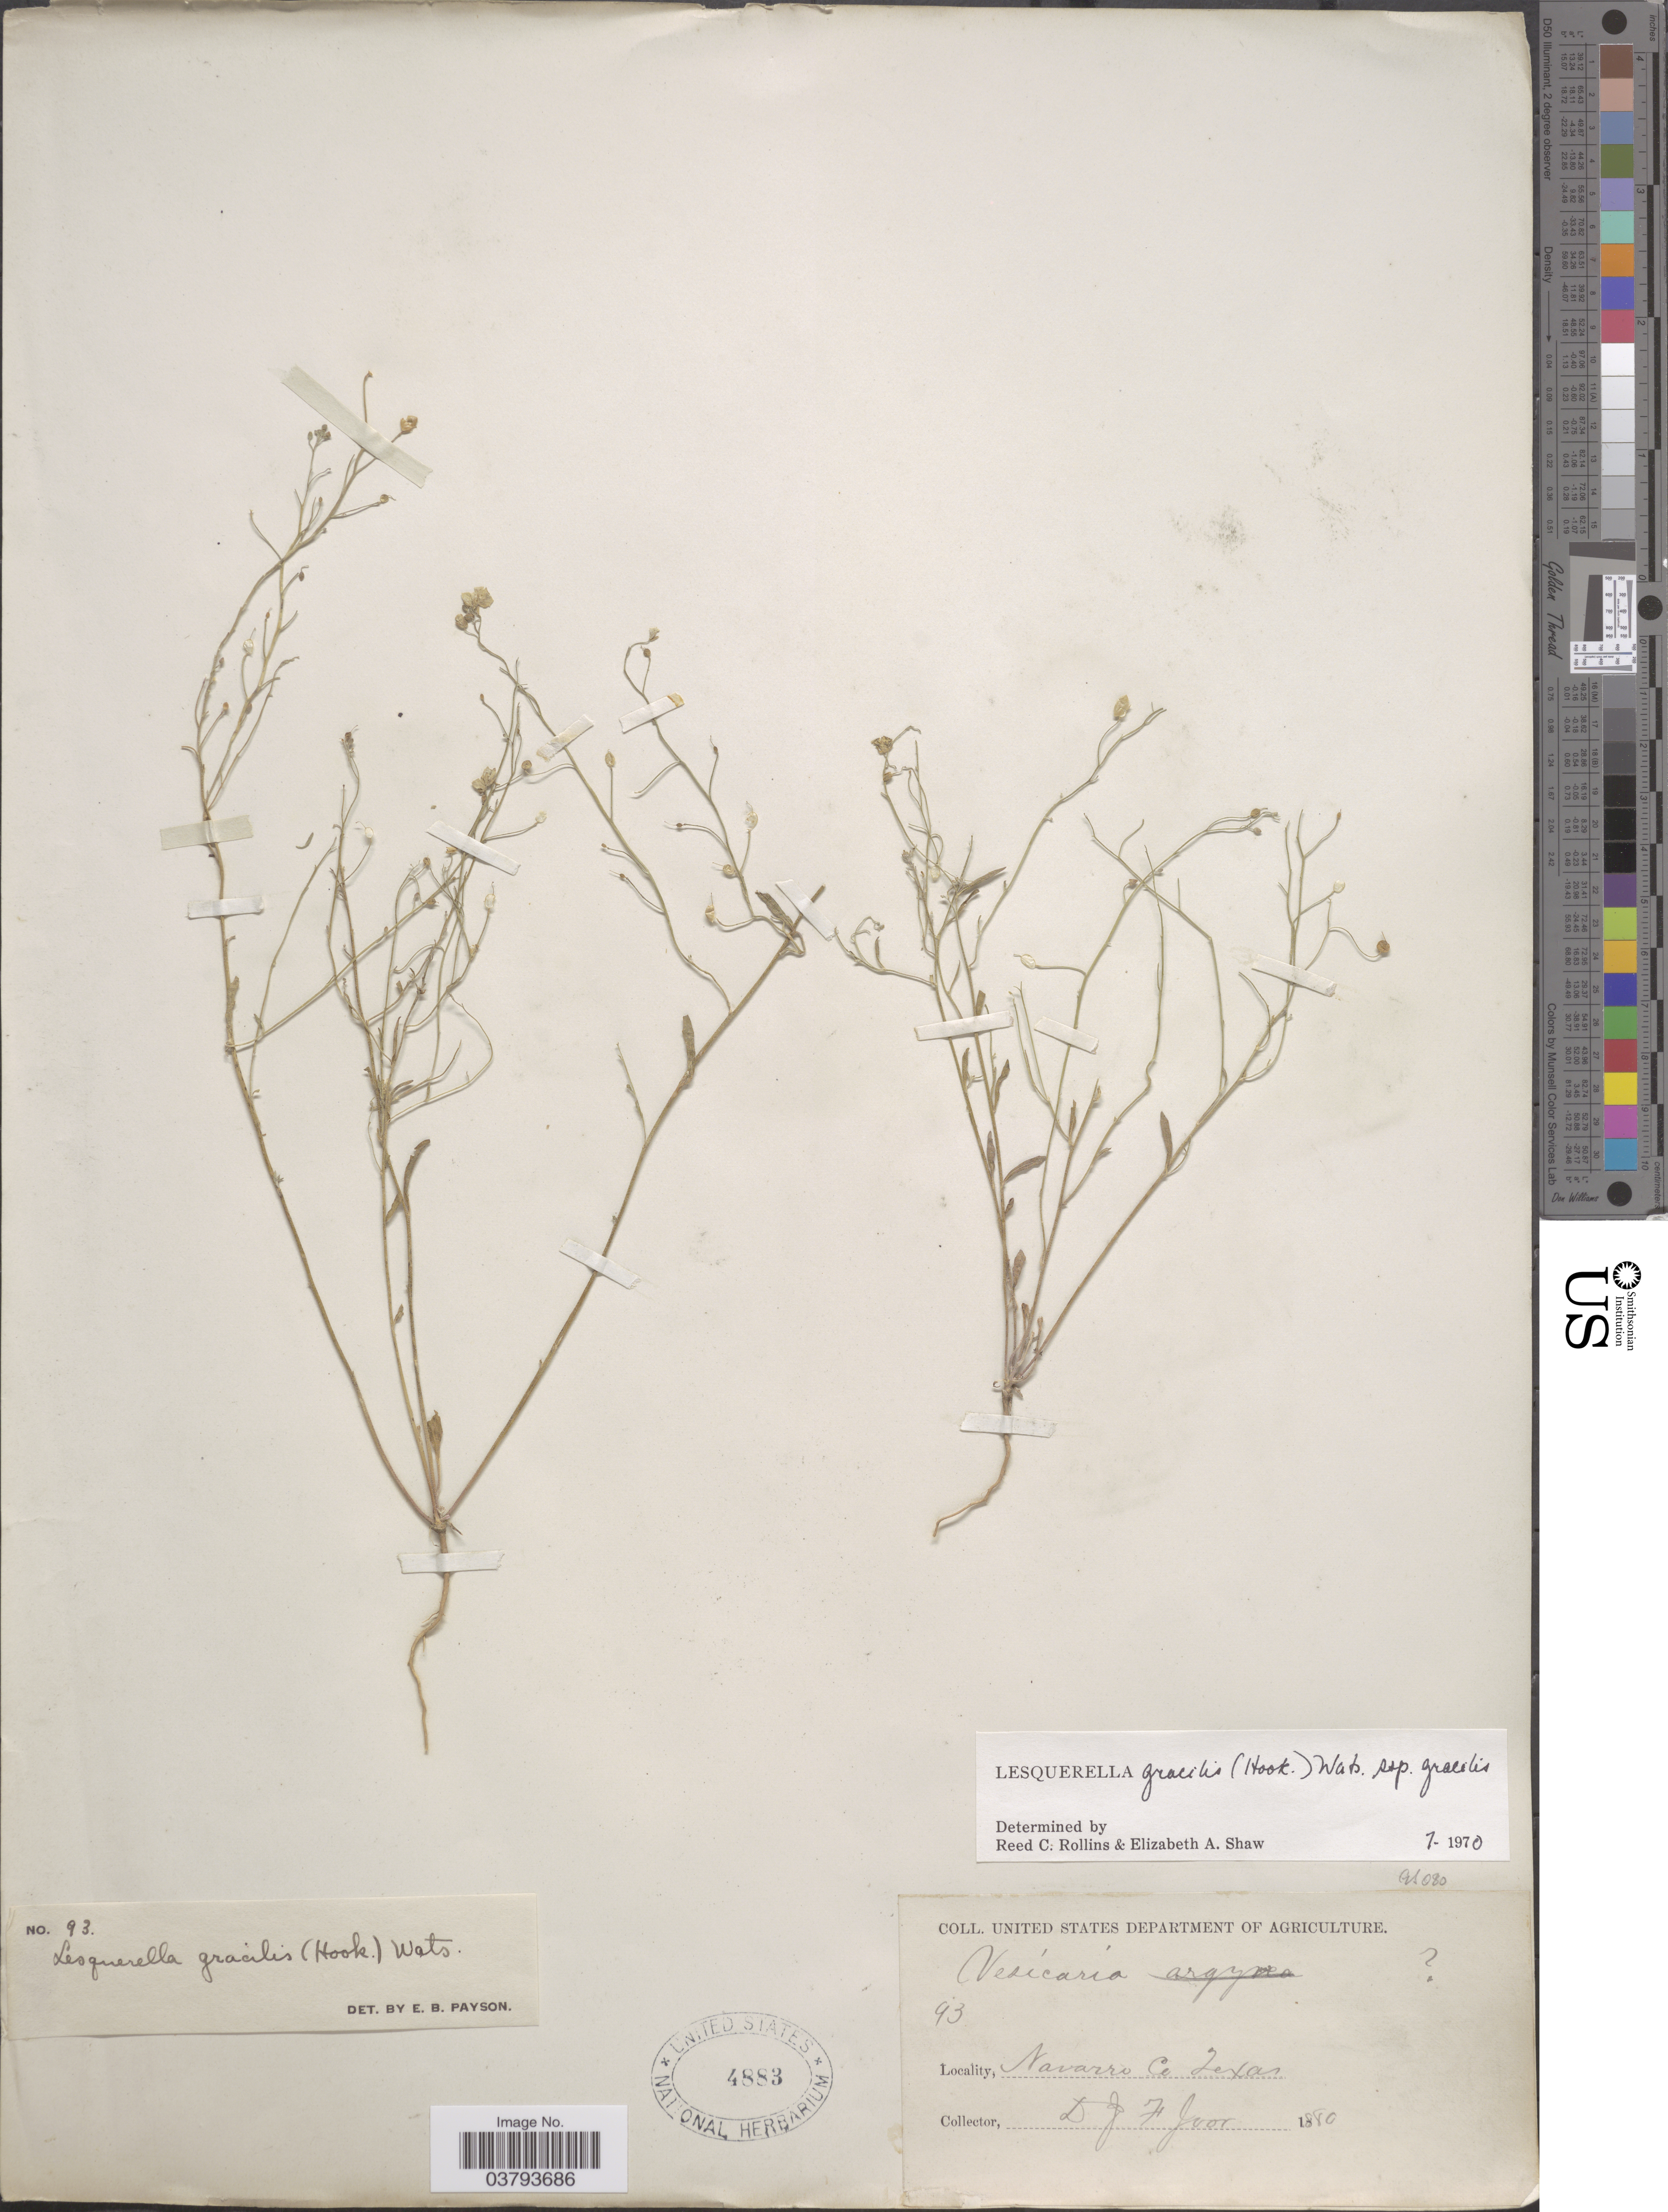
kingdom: Plantae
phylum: Tracheophyta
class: Magnoliopsida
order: Brassicales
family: Brassicaceae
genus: Lesquerella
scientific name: Lesquerella gracilis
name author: (Hook.) S. Watson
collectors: J. F. Joor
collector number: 93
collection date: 1880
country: United States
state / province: Texas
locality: Navarro Co.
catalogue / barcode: US 4883